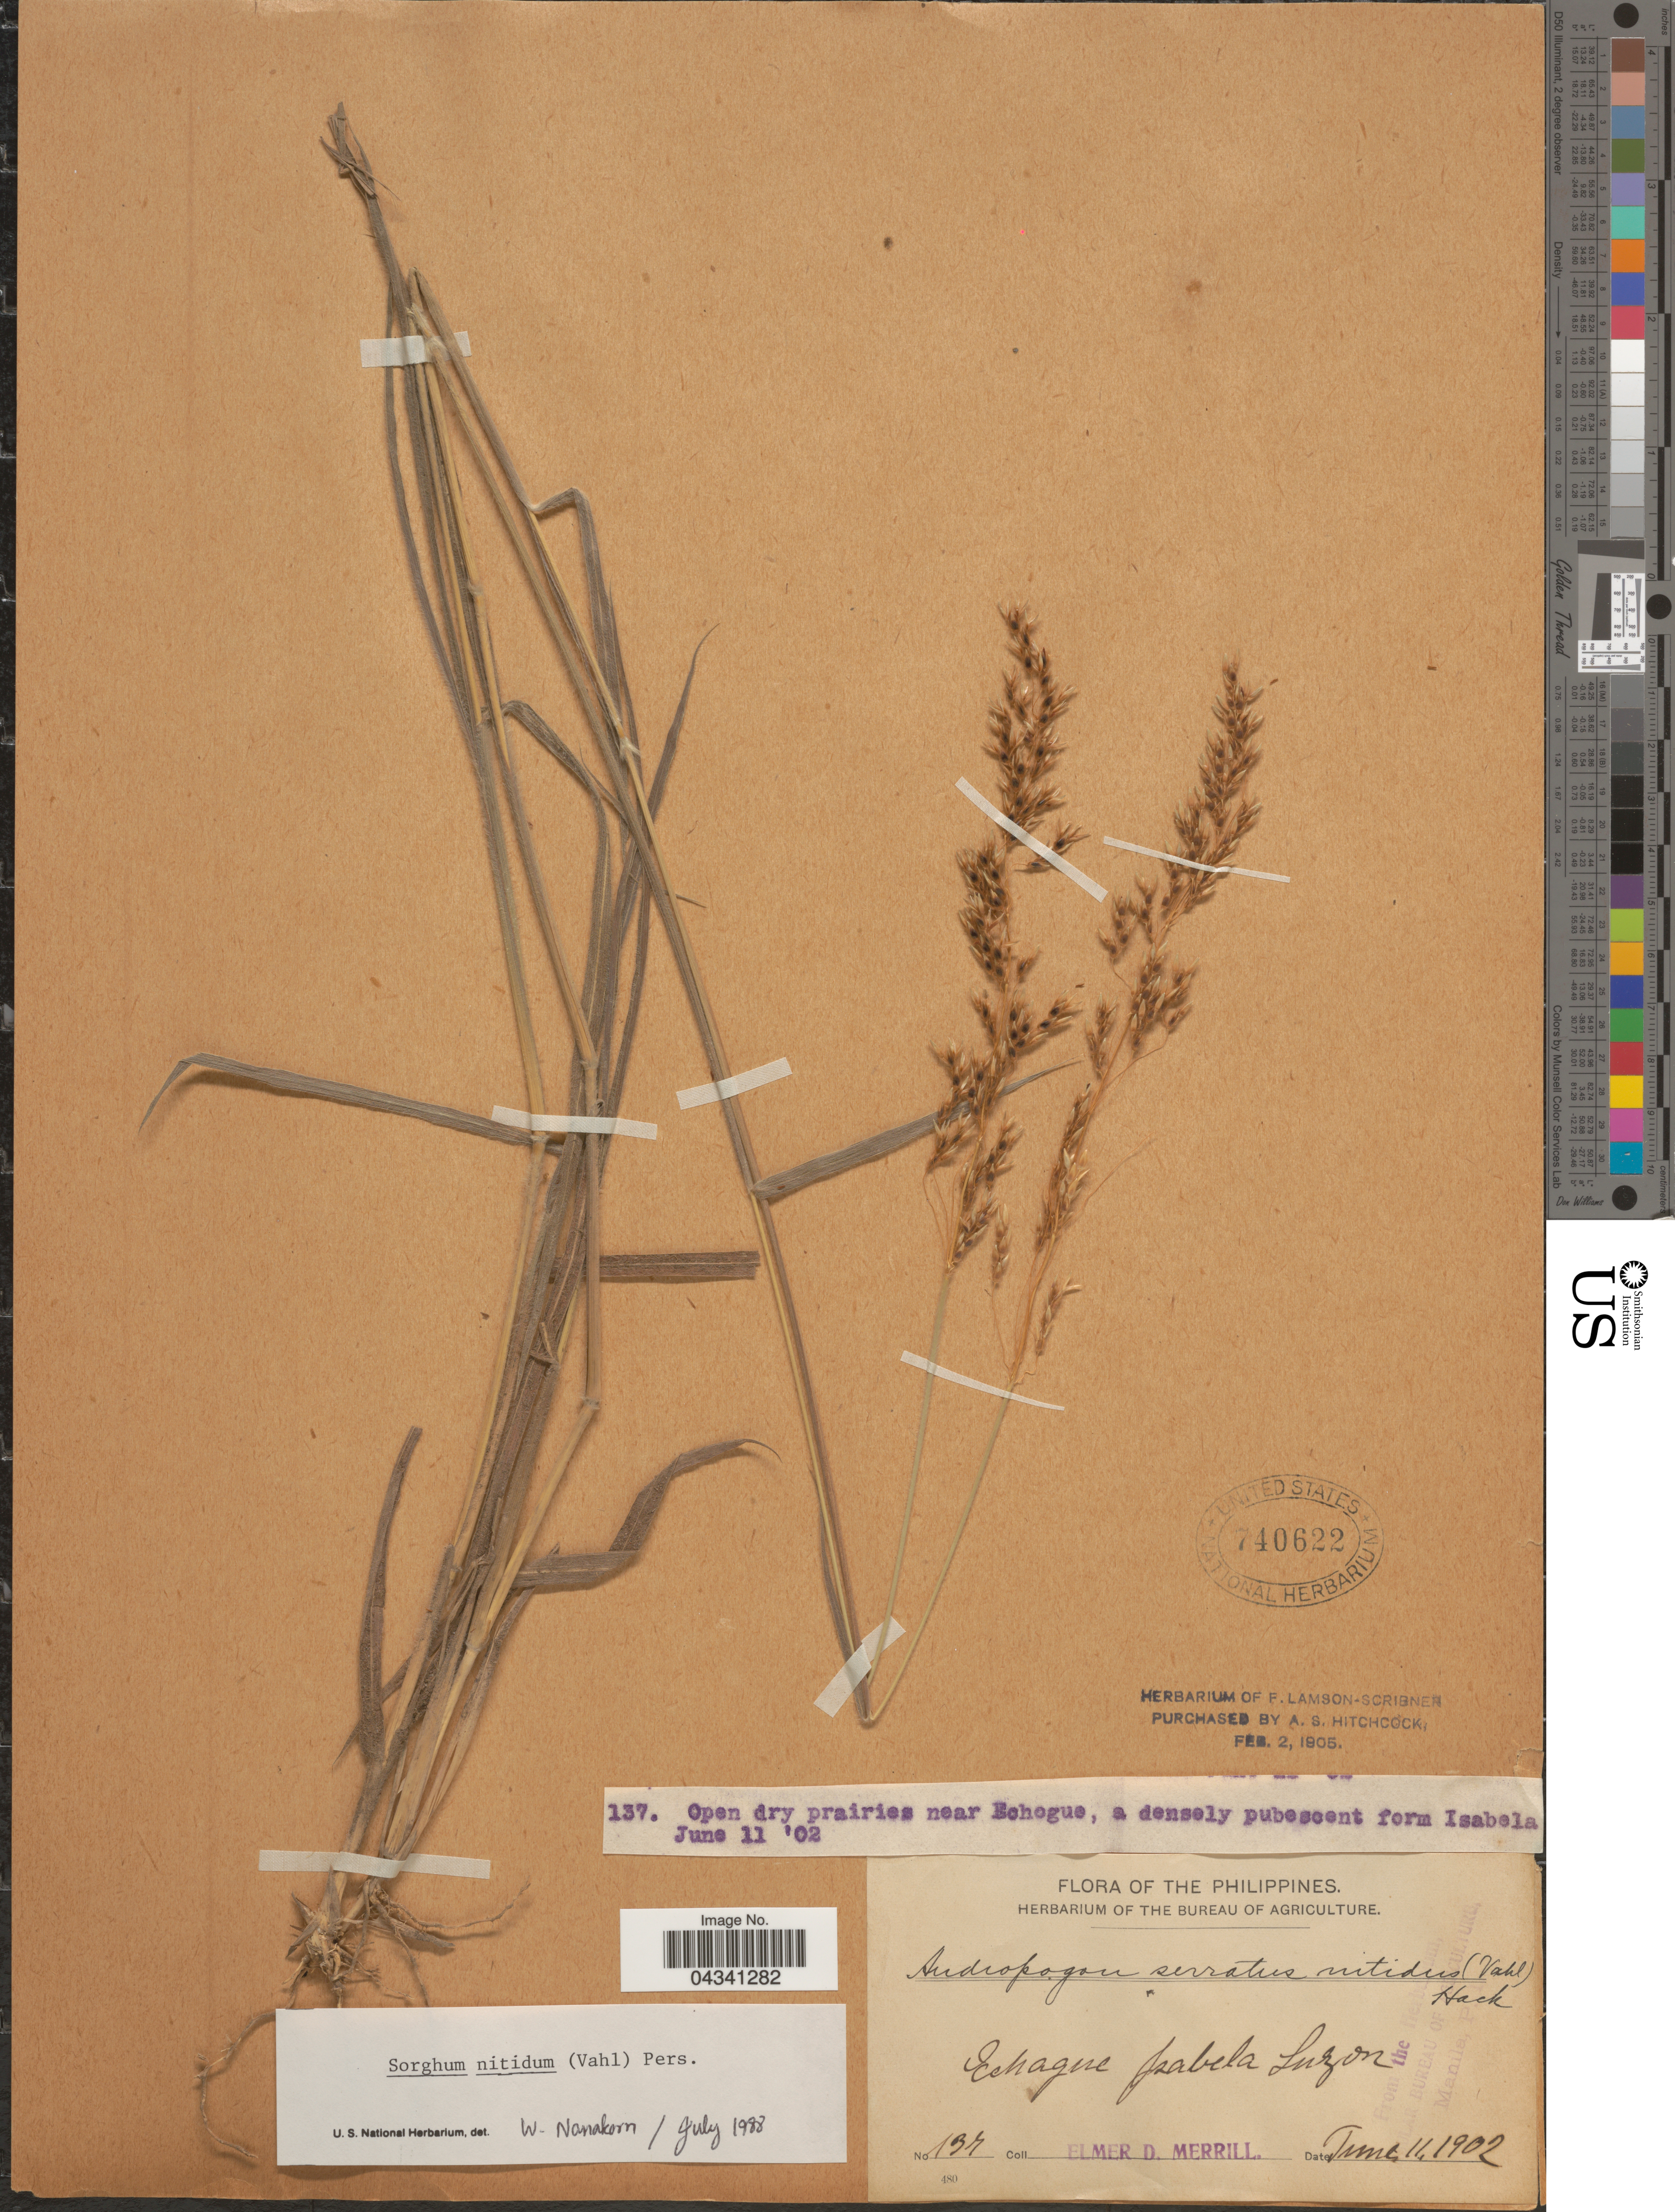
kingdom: Plantae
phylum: Tracheophyta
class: Liliopsida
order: Poales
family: Poaceae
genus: Sorghum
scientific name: Sorghum nitidum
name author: (Vahl) Pers.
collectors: E. D. Merrill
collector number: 137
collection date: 1902-06-11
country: Philippines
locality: Echague Isabela Luzon.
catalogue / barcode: US 740622